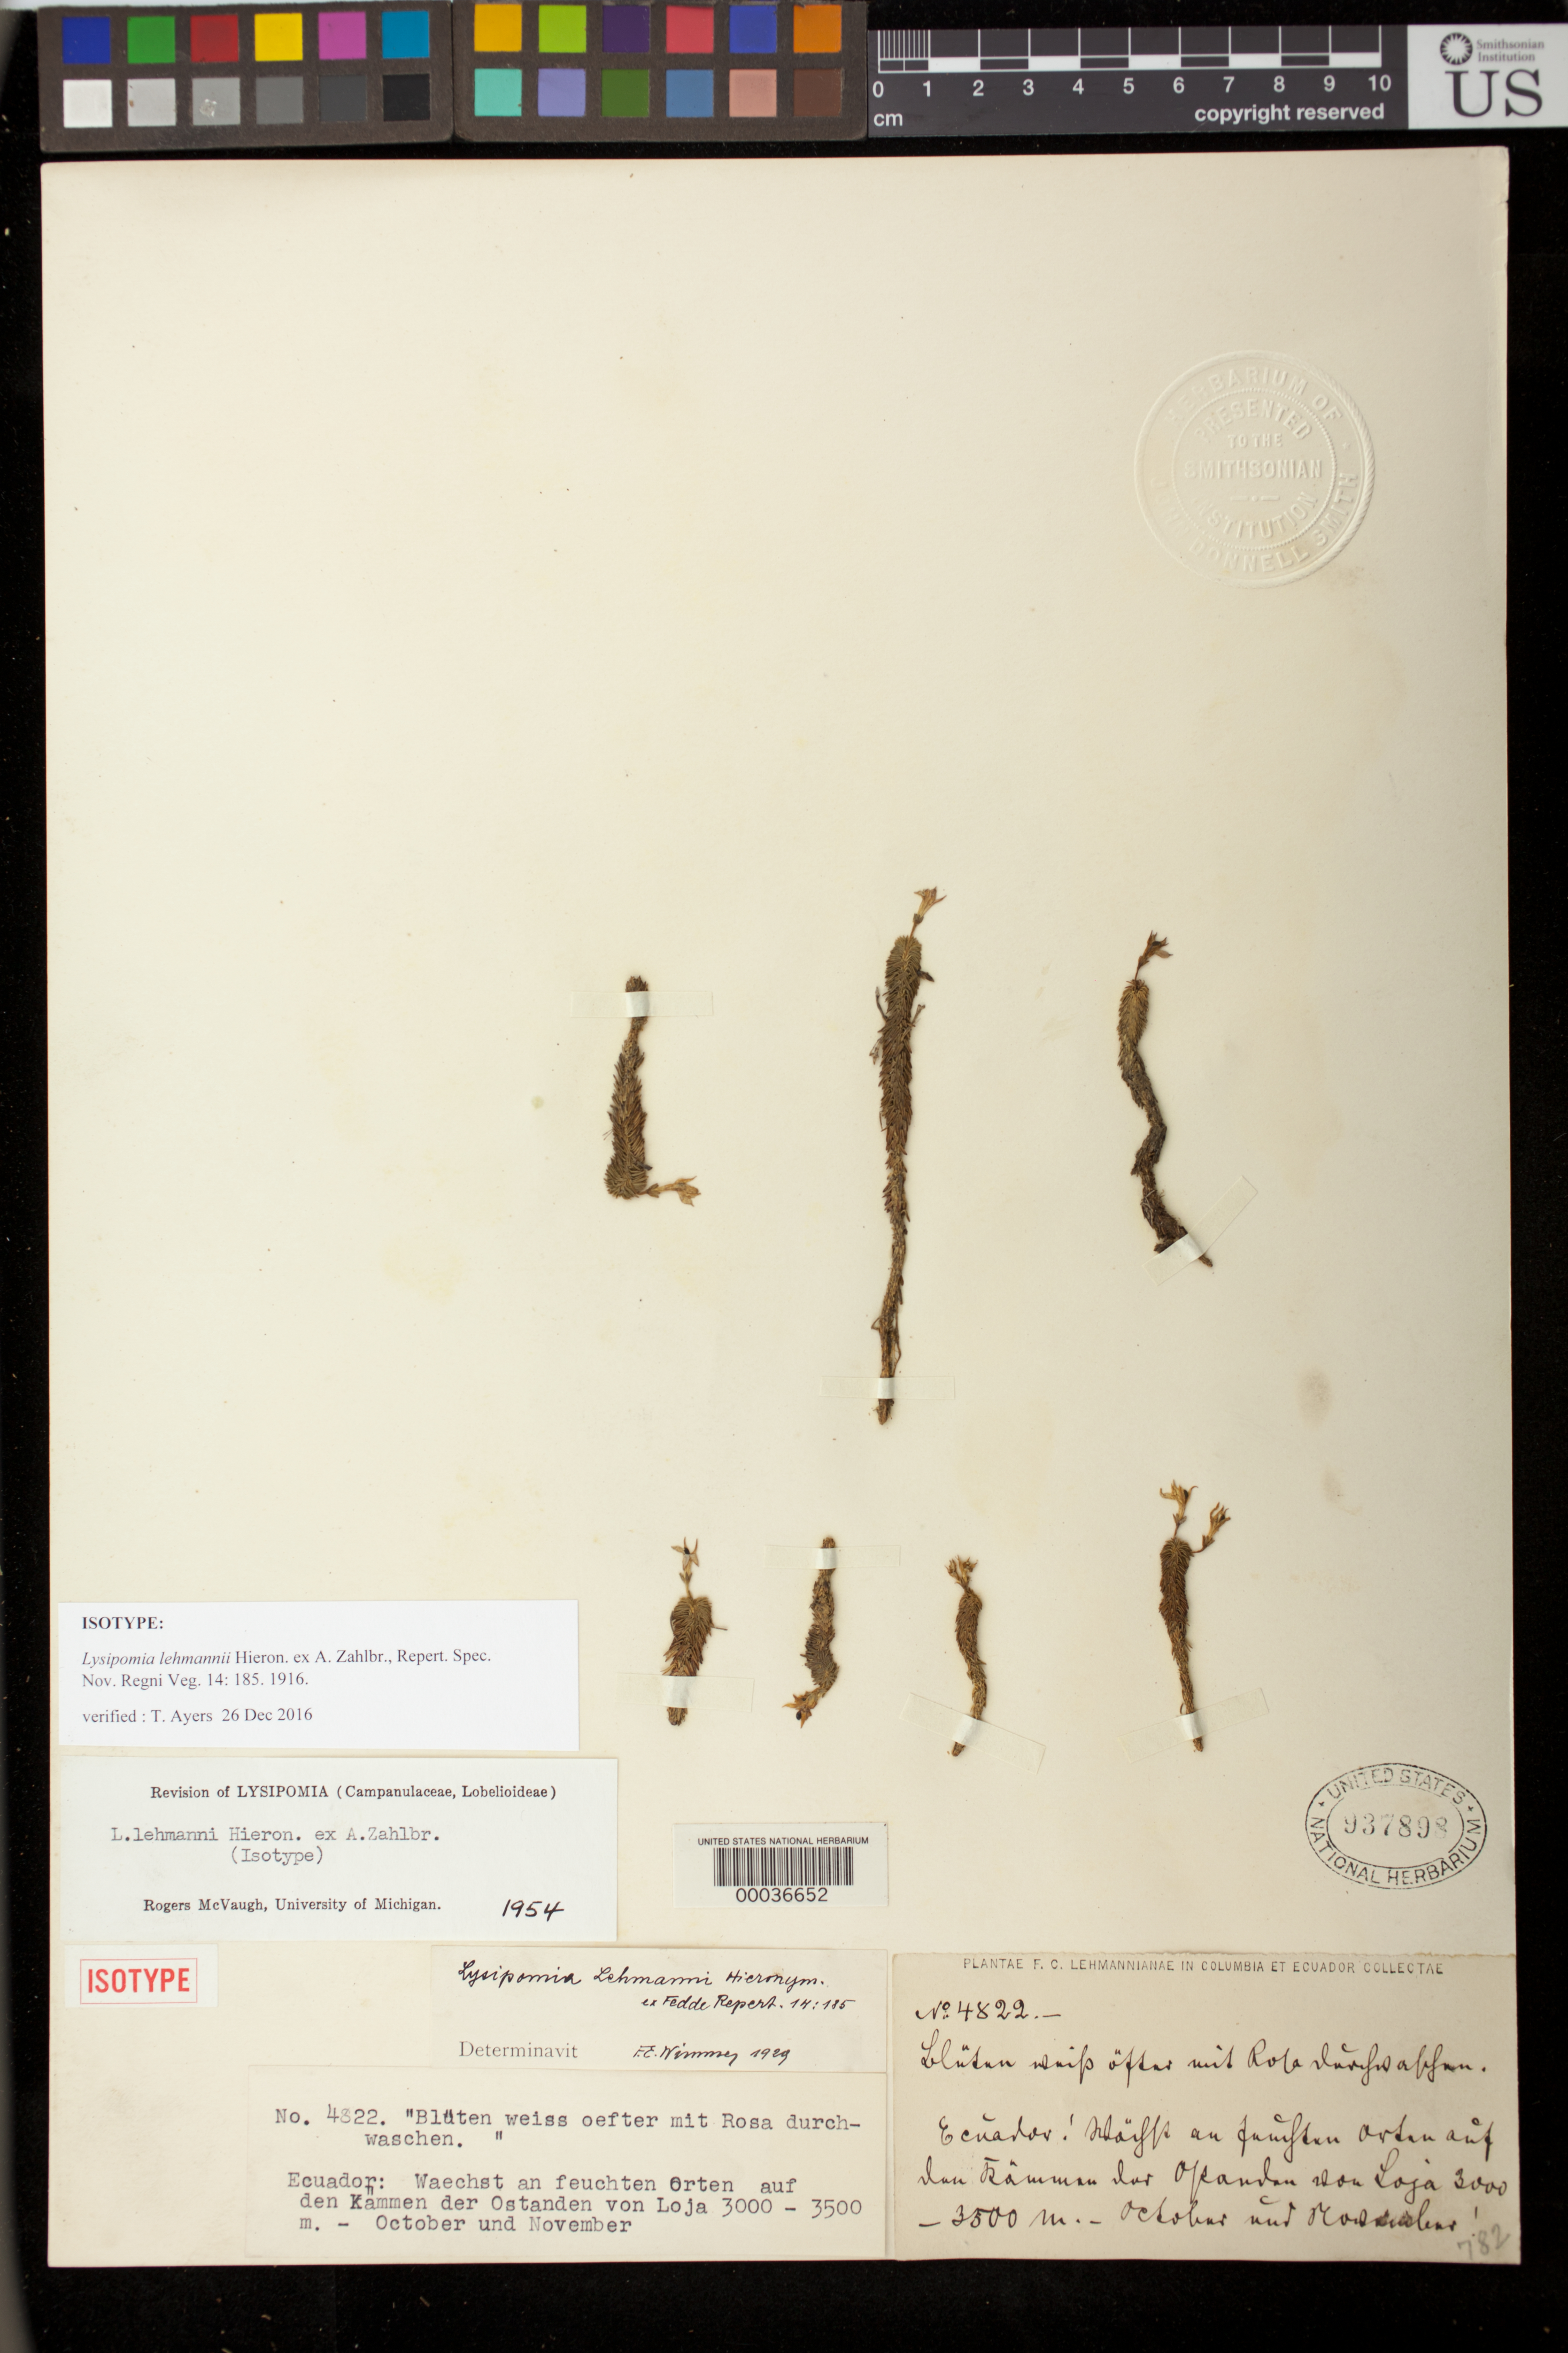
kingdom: Plantae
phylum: Tracheophyta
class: Magnoliopsida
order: Asterales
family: Campanulaceae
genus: Lysipomia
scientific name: Lysipomia lehmannii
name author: Hieron. ex Zahlbr.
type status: Isotype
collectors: F. C. Lehmann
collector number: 4822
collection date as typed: Oct ---- and -- Nov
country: Ecuador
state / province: Loja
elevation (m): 3000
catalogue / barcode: US 937898